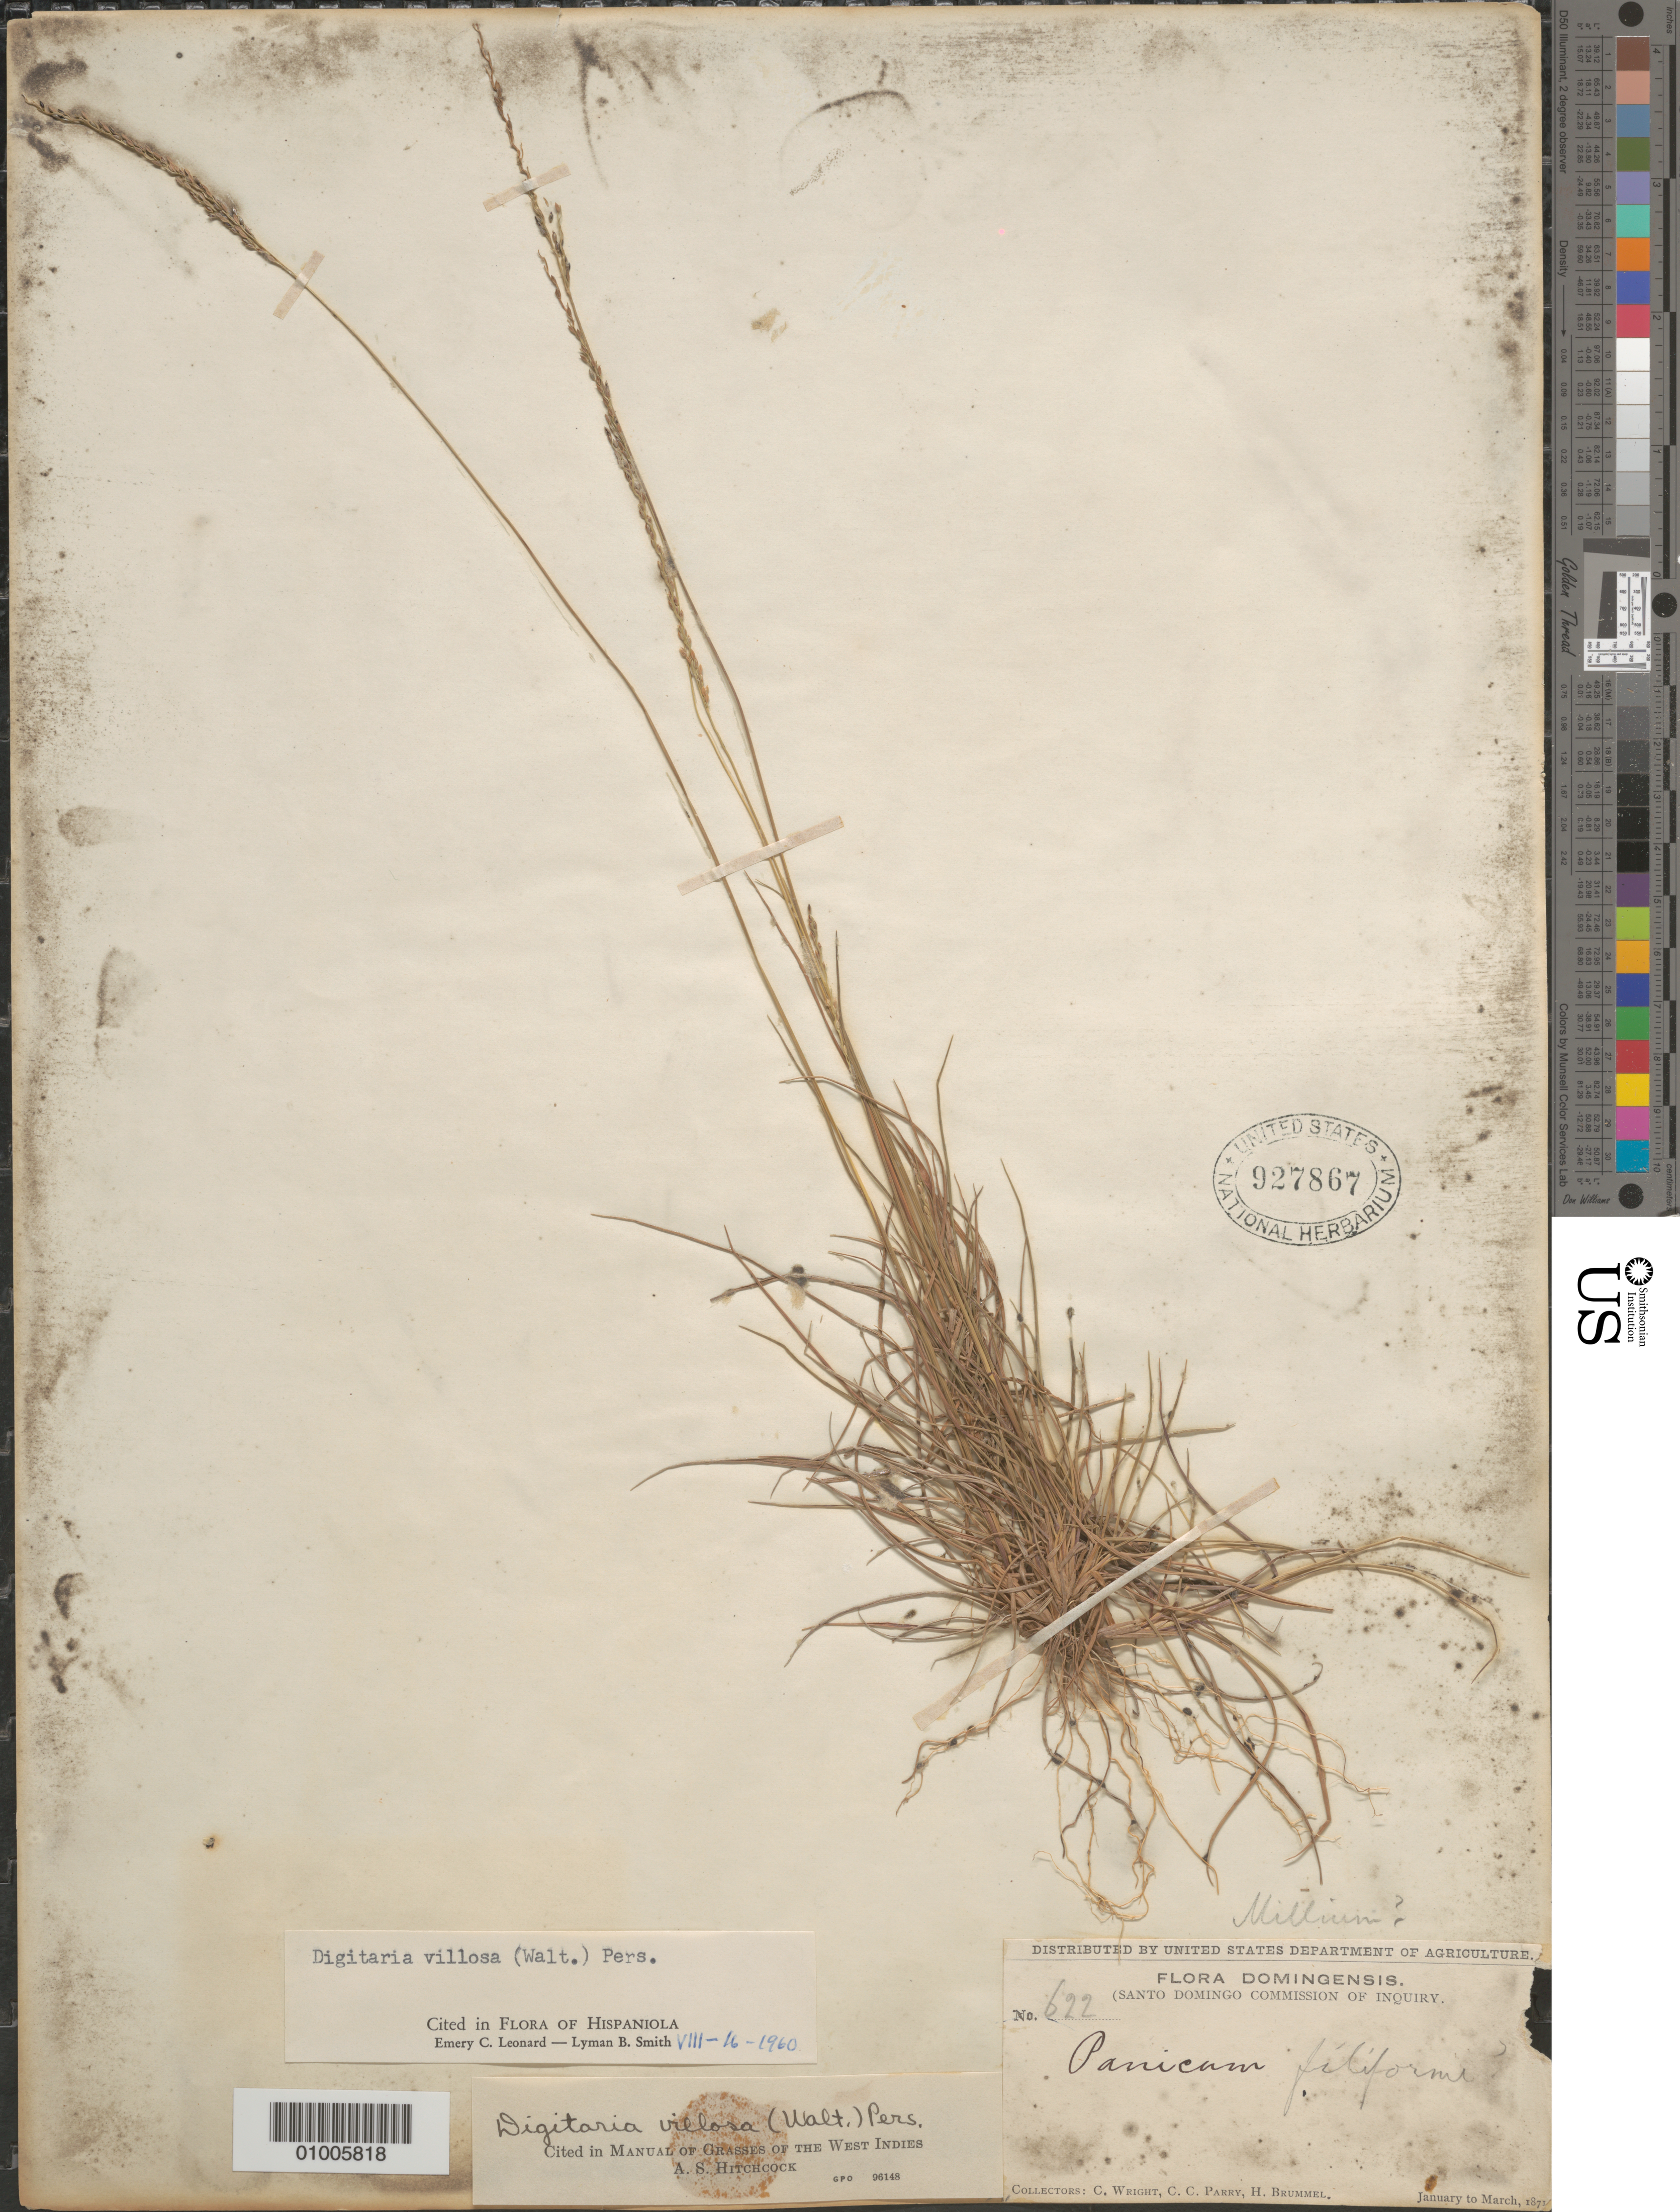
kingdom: Plantae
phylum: Tracheophyta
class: Liliopsida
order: Poales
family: Poaceae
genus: Digitaria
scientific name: Digitaria villosa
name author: (Walter) Pers.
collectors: C. Wright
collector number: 622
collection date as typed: Jan 1871 to -- Mar 1871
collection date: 1871-01/1871-03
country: Dominican Republic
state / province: Distrito Nacional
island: Hispaniola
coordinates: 0 N, 0 E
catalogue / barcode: US 927867